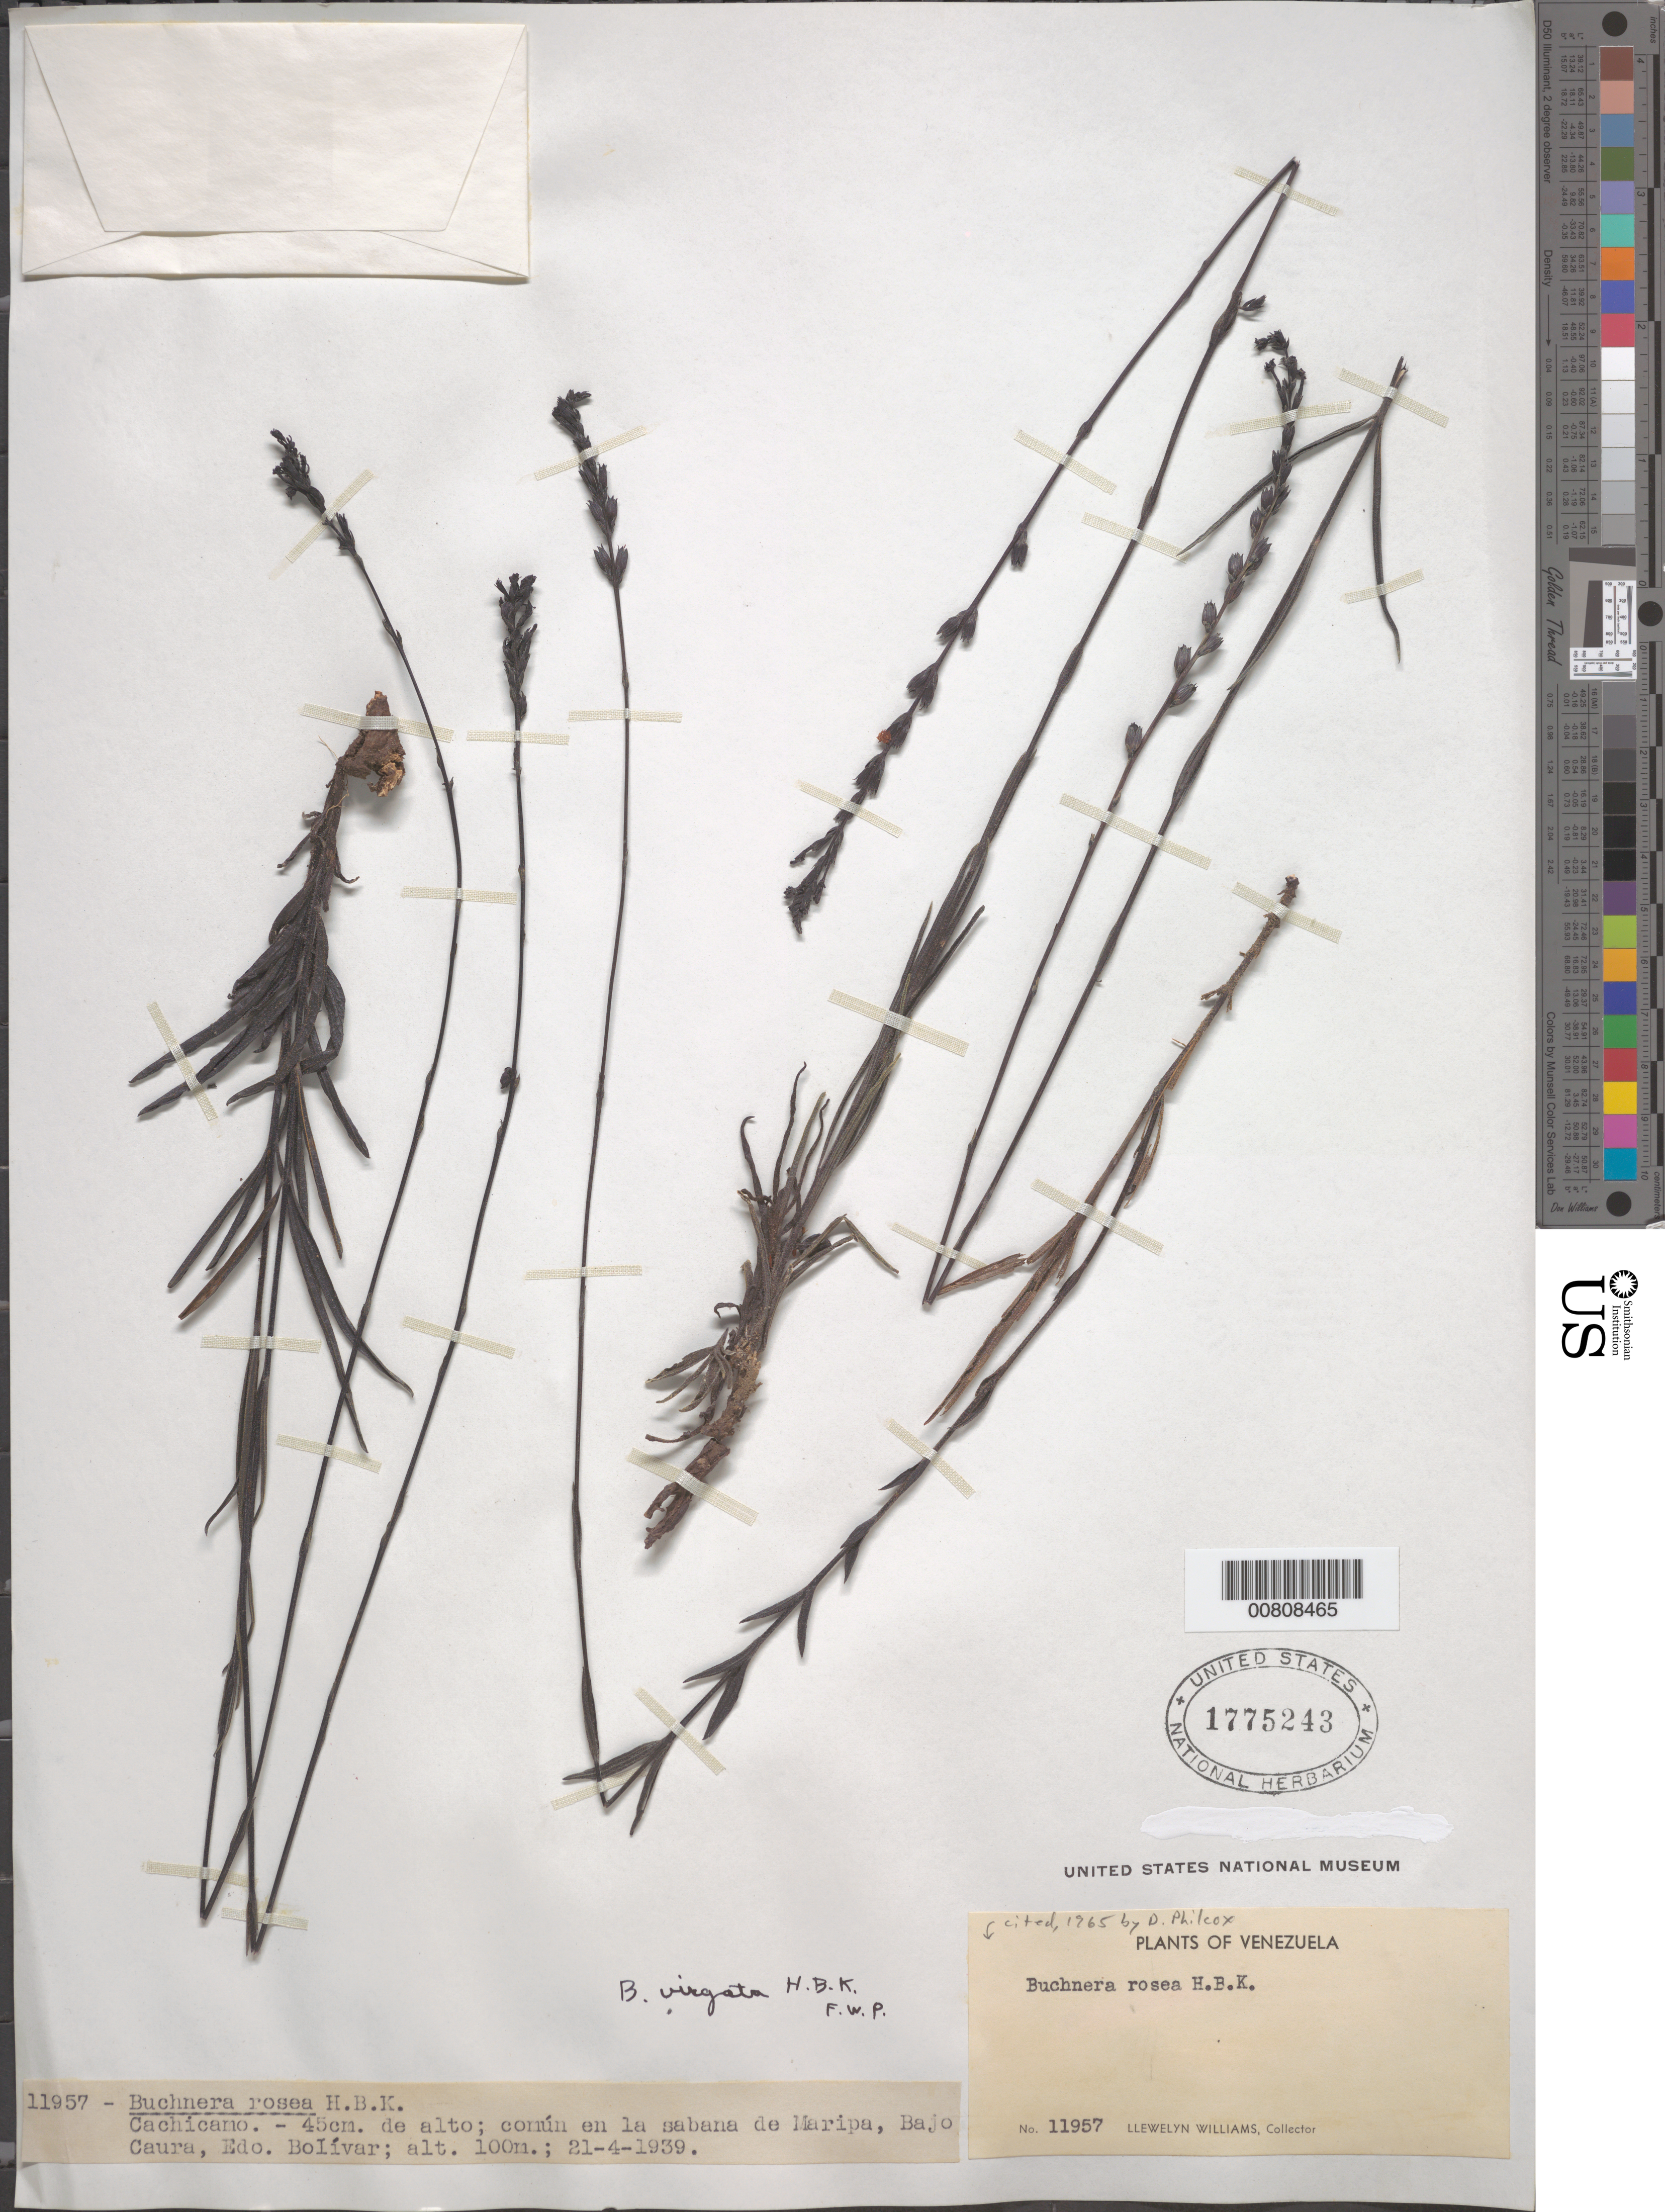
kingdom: Plantae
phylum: Tracheophyta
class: Magnoliopsida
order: Lamiales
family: Orobanchaceae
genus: Buchnera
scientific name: Buchnera rosea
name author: Kunth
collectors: Ll. Williams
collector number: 11957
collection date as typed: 21-Apr-39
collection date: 1939-04-21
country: Venezuela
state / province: Bolívar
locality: Maripa, Bajo Caura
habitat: Sabana de Maripa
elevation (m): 100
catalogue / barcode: US 1775243